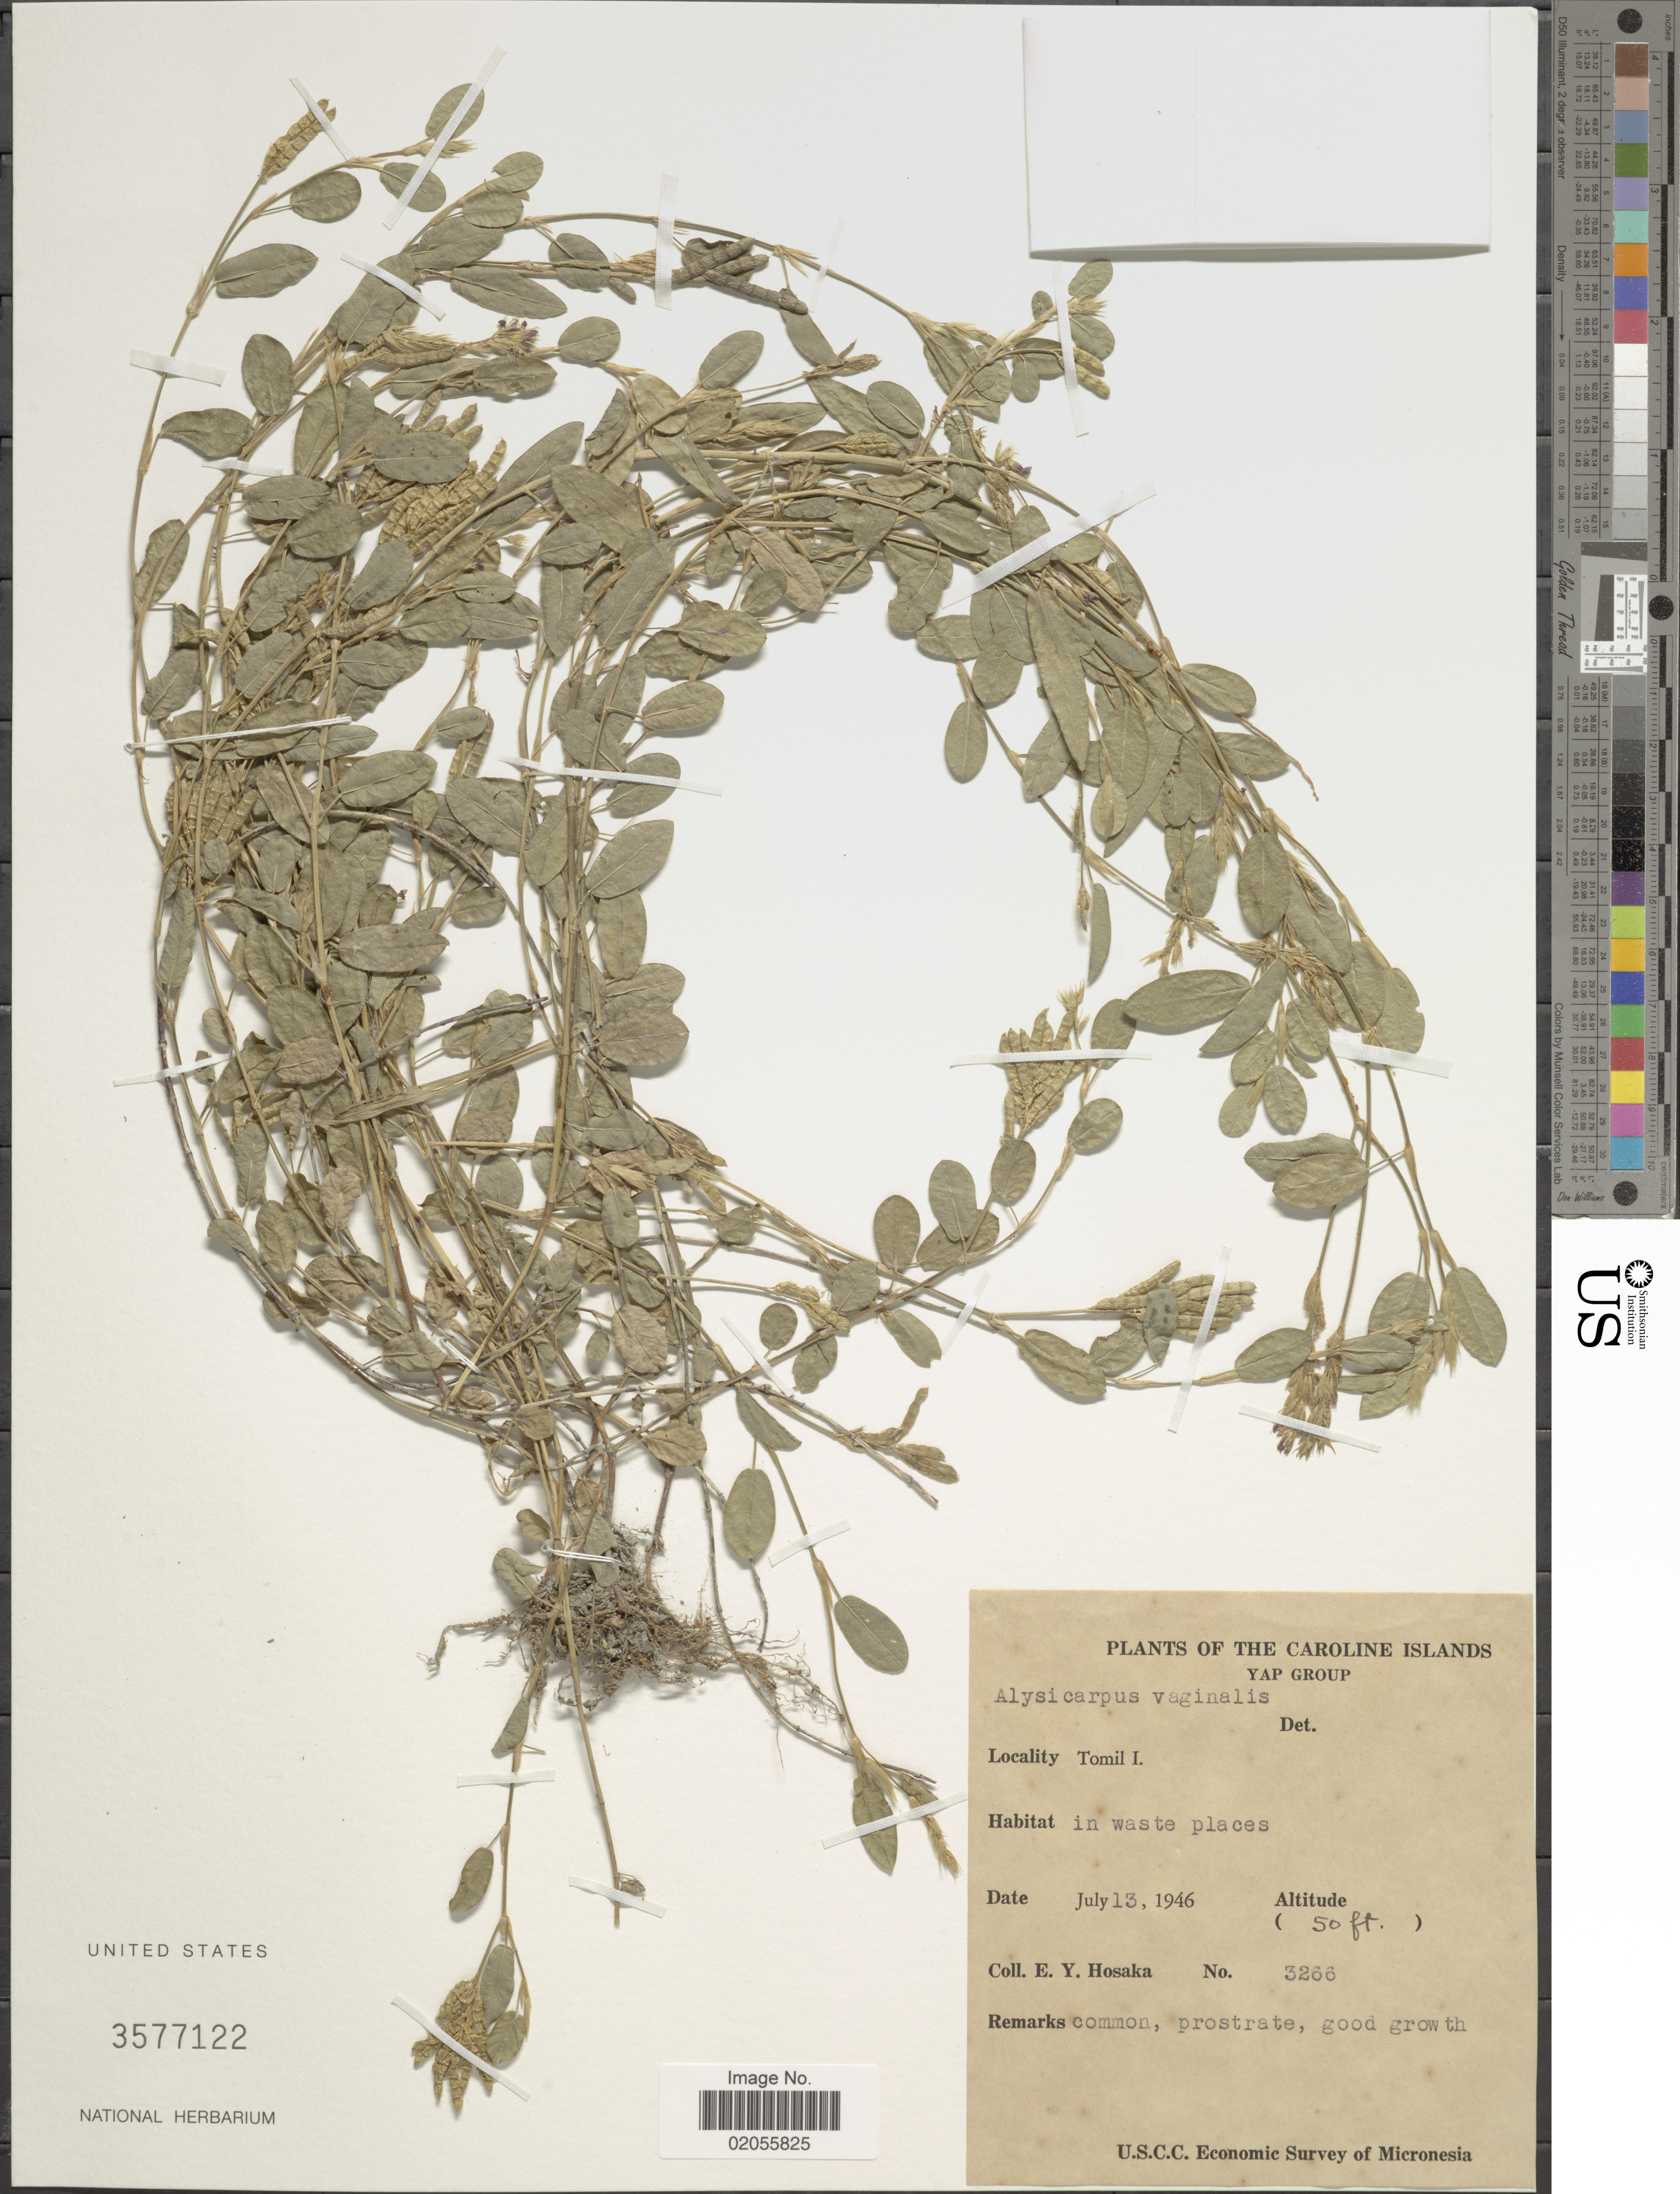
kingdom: Plantae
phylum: Tracheophyta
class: Magnoliopsida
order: Fabales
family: Fabaceae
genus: Alysicarpus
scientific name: Alysicarpus vaginalis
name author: (L.) DC.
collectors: E. Y. Hosaka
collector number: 3266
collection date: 1946-07-13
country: Micronesia, Federated States of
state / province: Yap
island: Gagil Tamil [Gagil-Tomil]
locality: The Caroline Islands, Yap Group, Tomil I.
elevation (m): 15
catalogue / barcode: US 3577122